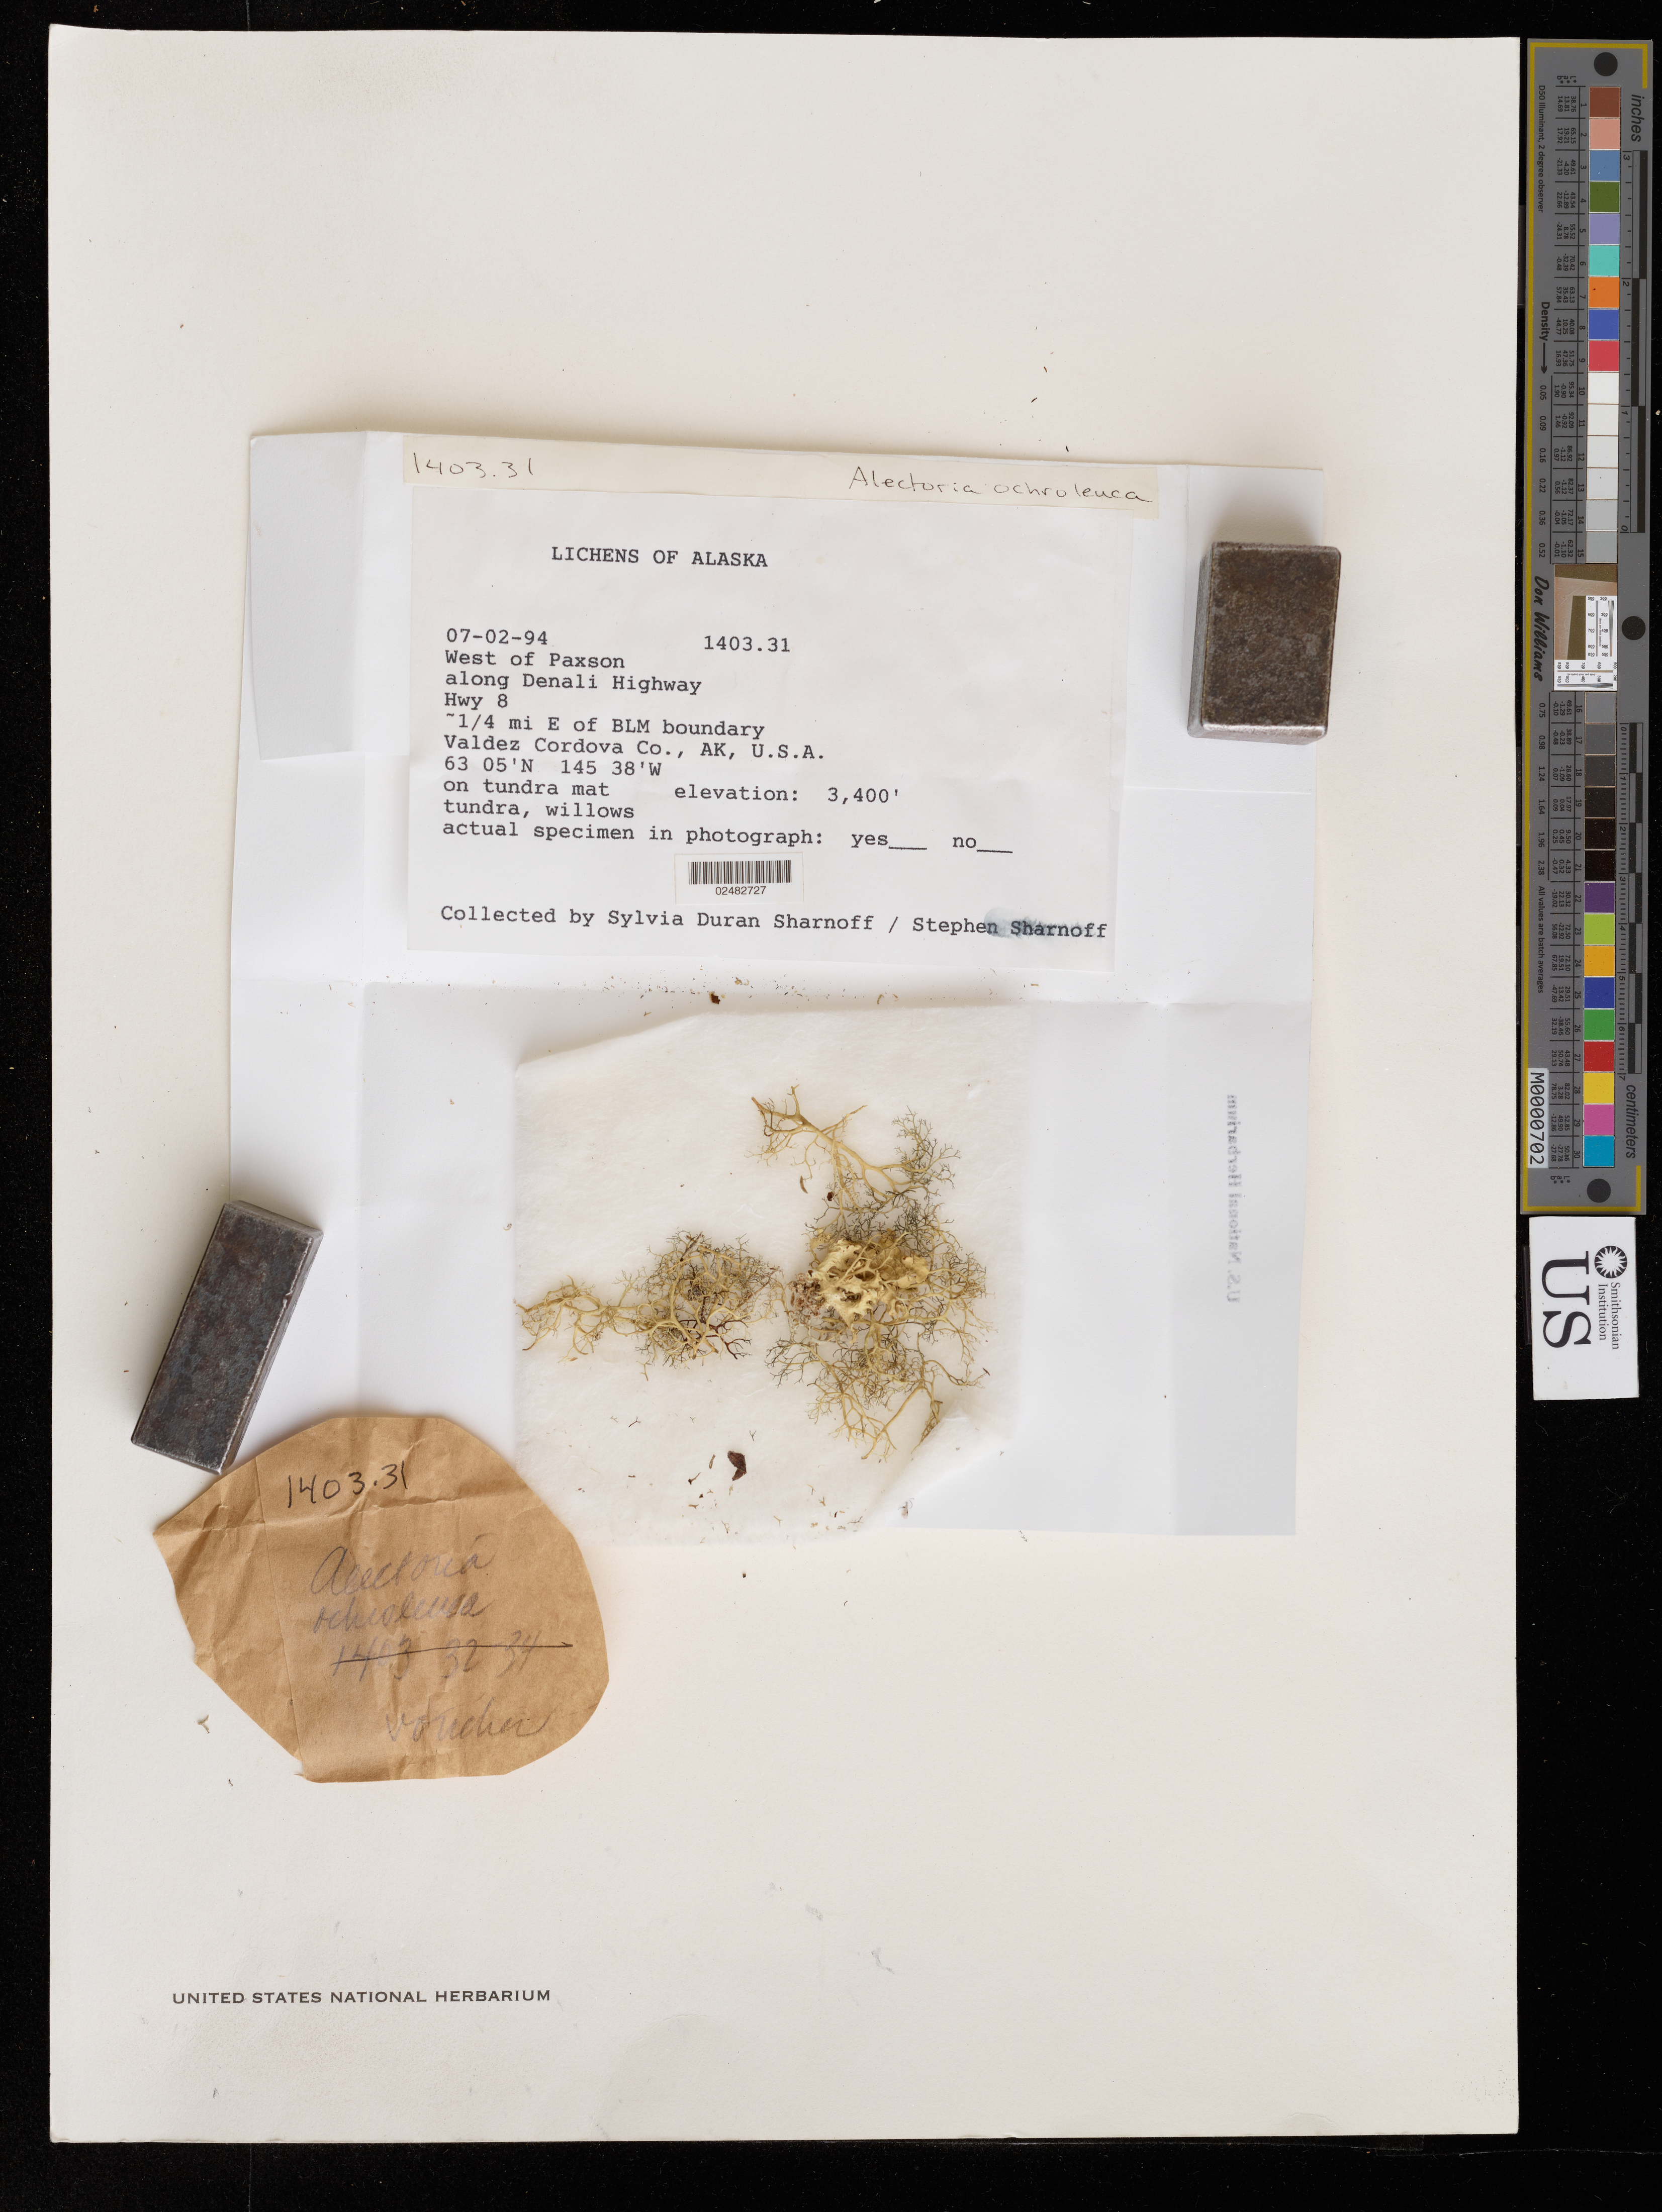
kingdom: Fungi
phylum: Ascomycota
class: Lecanoromycetes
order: Lecanorales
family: Parmeliaceae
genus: Alectoria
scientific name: Alectoria ochroleuca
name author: (Hoffm.) A. Massal.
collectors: S. Sharnoff & S. Sharnoff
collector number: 1403.31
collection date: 1994-07-02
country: United States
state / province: Alaska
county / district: Valdez-Cordova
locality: W of Paxson, along Denali Highway, Hwy 8, 1/4 mi. E of BLM boundary.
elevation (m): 1036